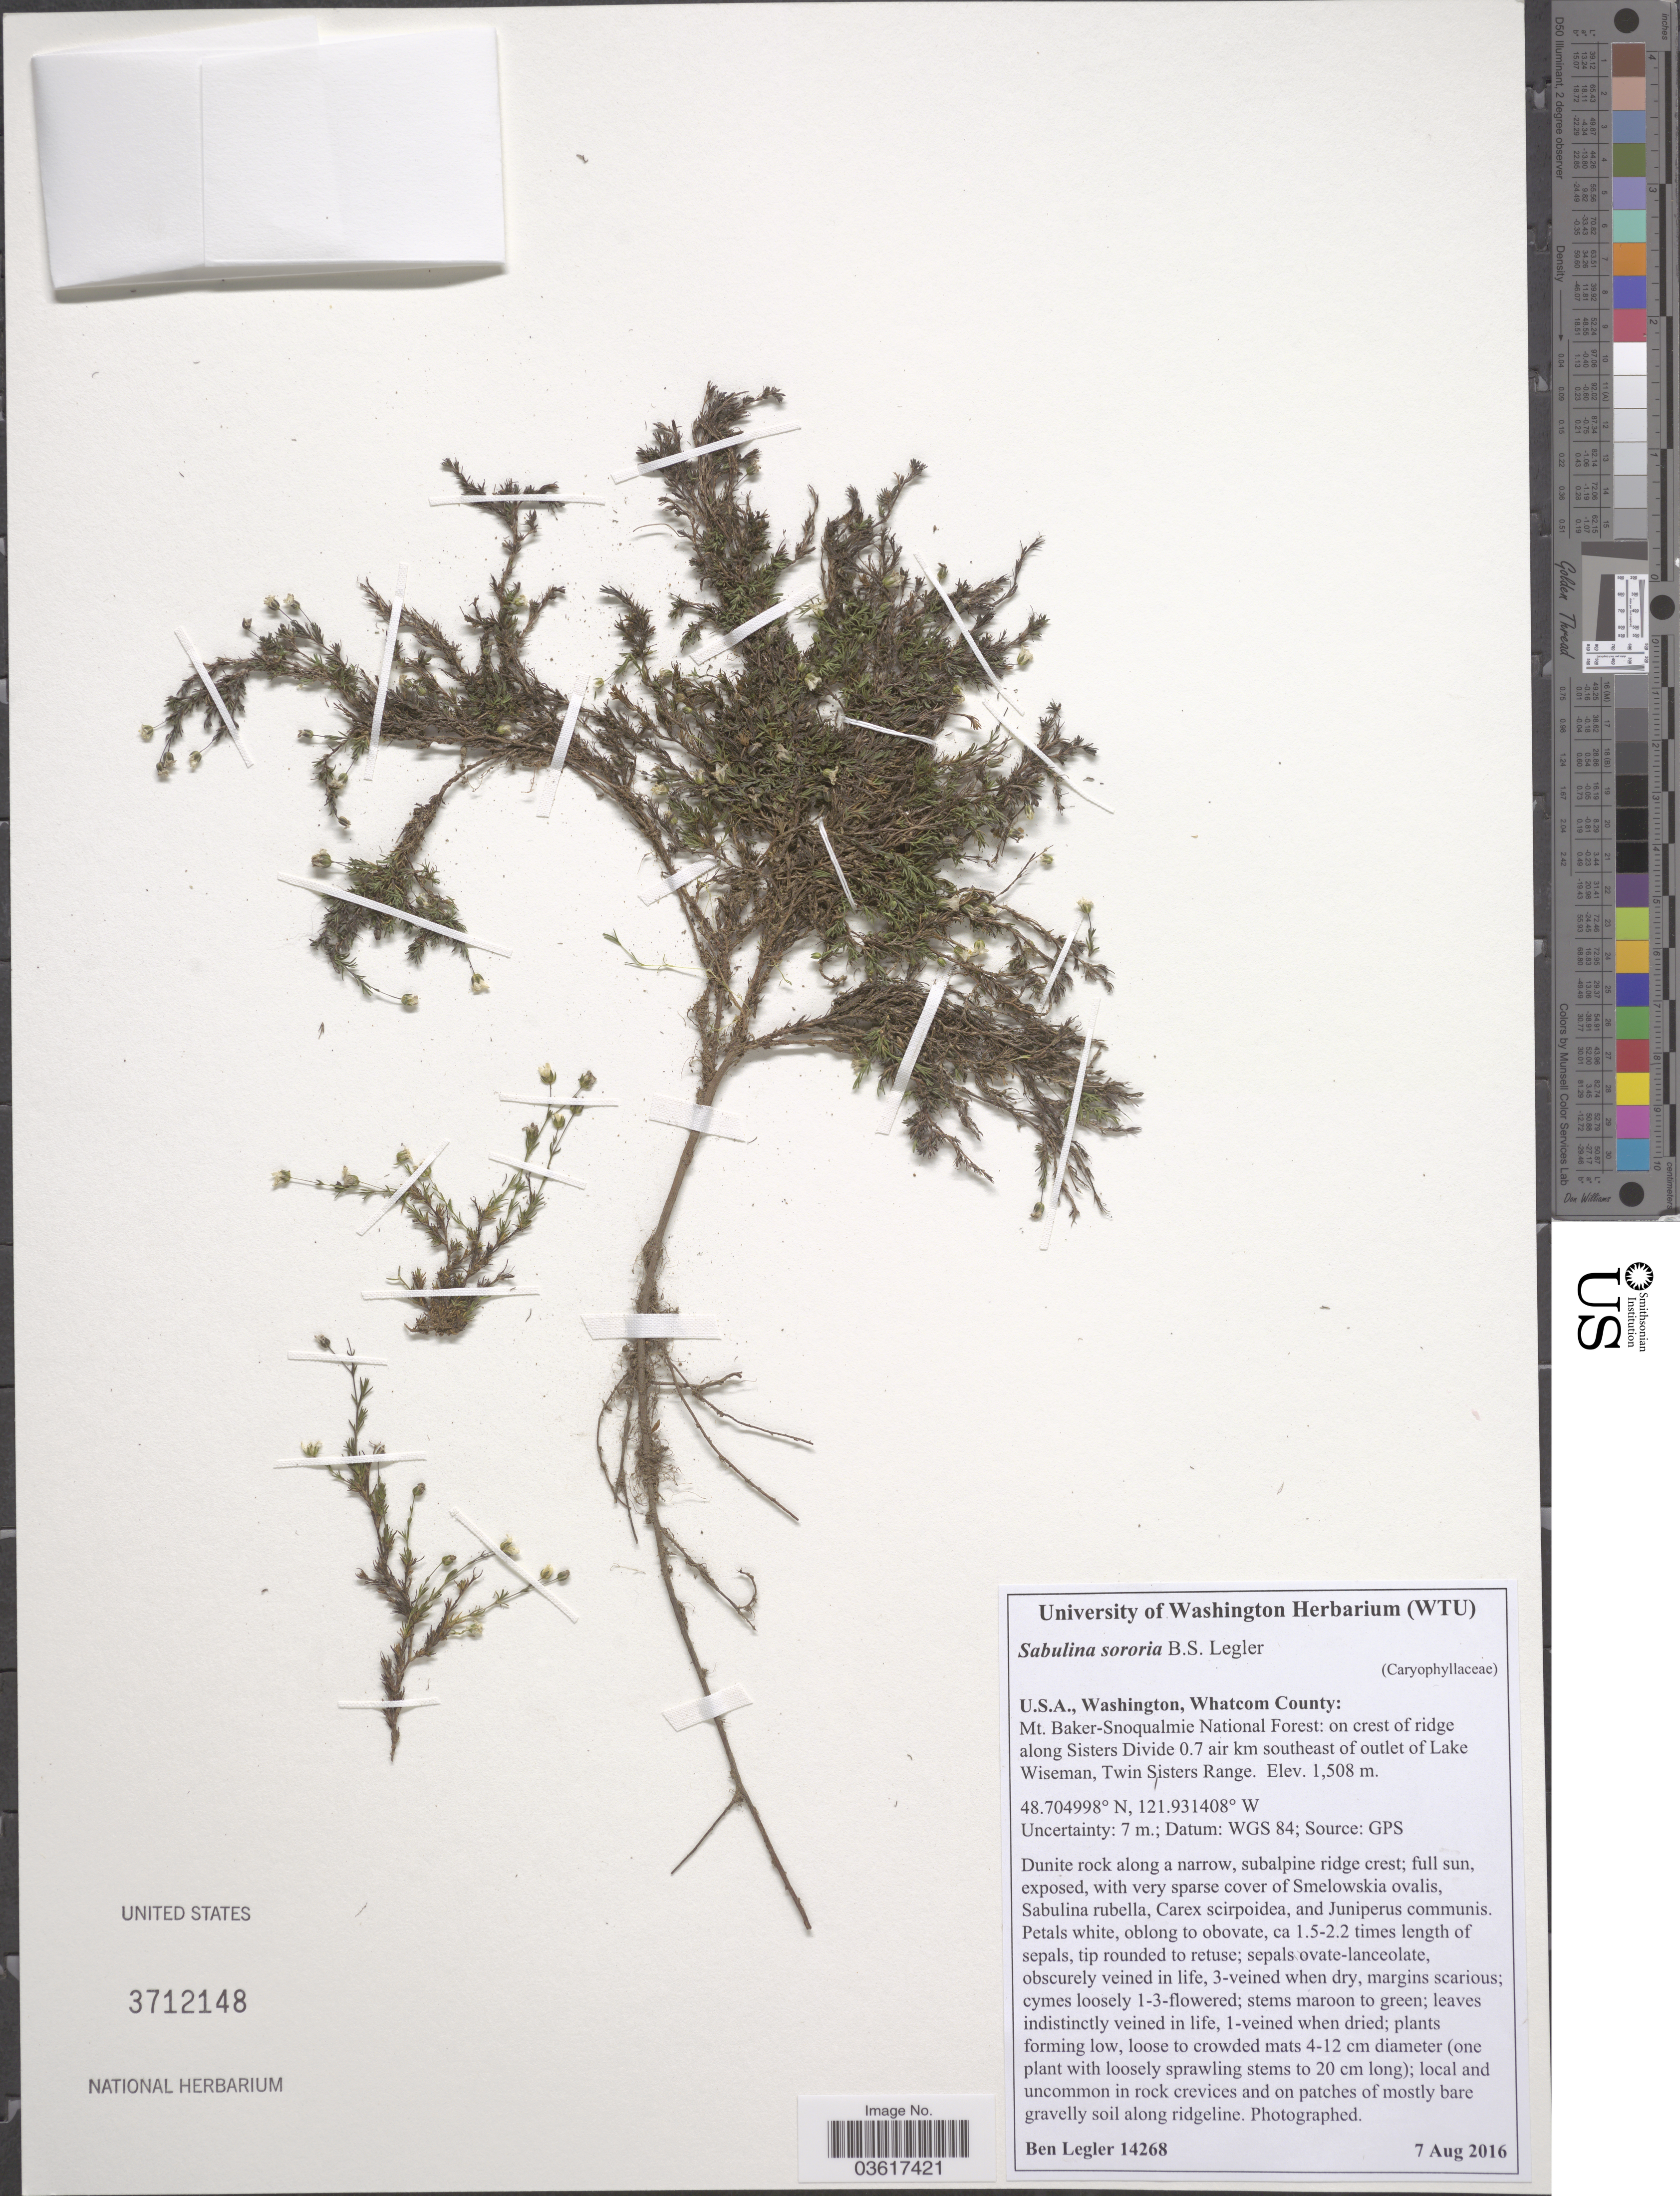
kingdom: Plantae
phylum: Tracheophyta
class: Magnoliopsida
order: Caryophyllales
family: Caryophyllaceae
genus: Sabulina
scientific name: Sabulina sororia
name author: B.S. Legler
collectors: B. Legler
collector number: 14268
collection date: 2016-08-07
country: United States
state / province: Washington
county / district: Whatcom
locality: U.S.A. Whatcom County: Mt. Baker-Snoqualmie National Forest: on crest of ridge along Sisters Divide 0.7 air km southeast of outlet of Lake Wiseman, Twin Sisters Range.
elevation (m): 1508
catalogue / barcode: US 3712148